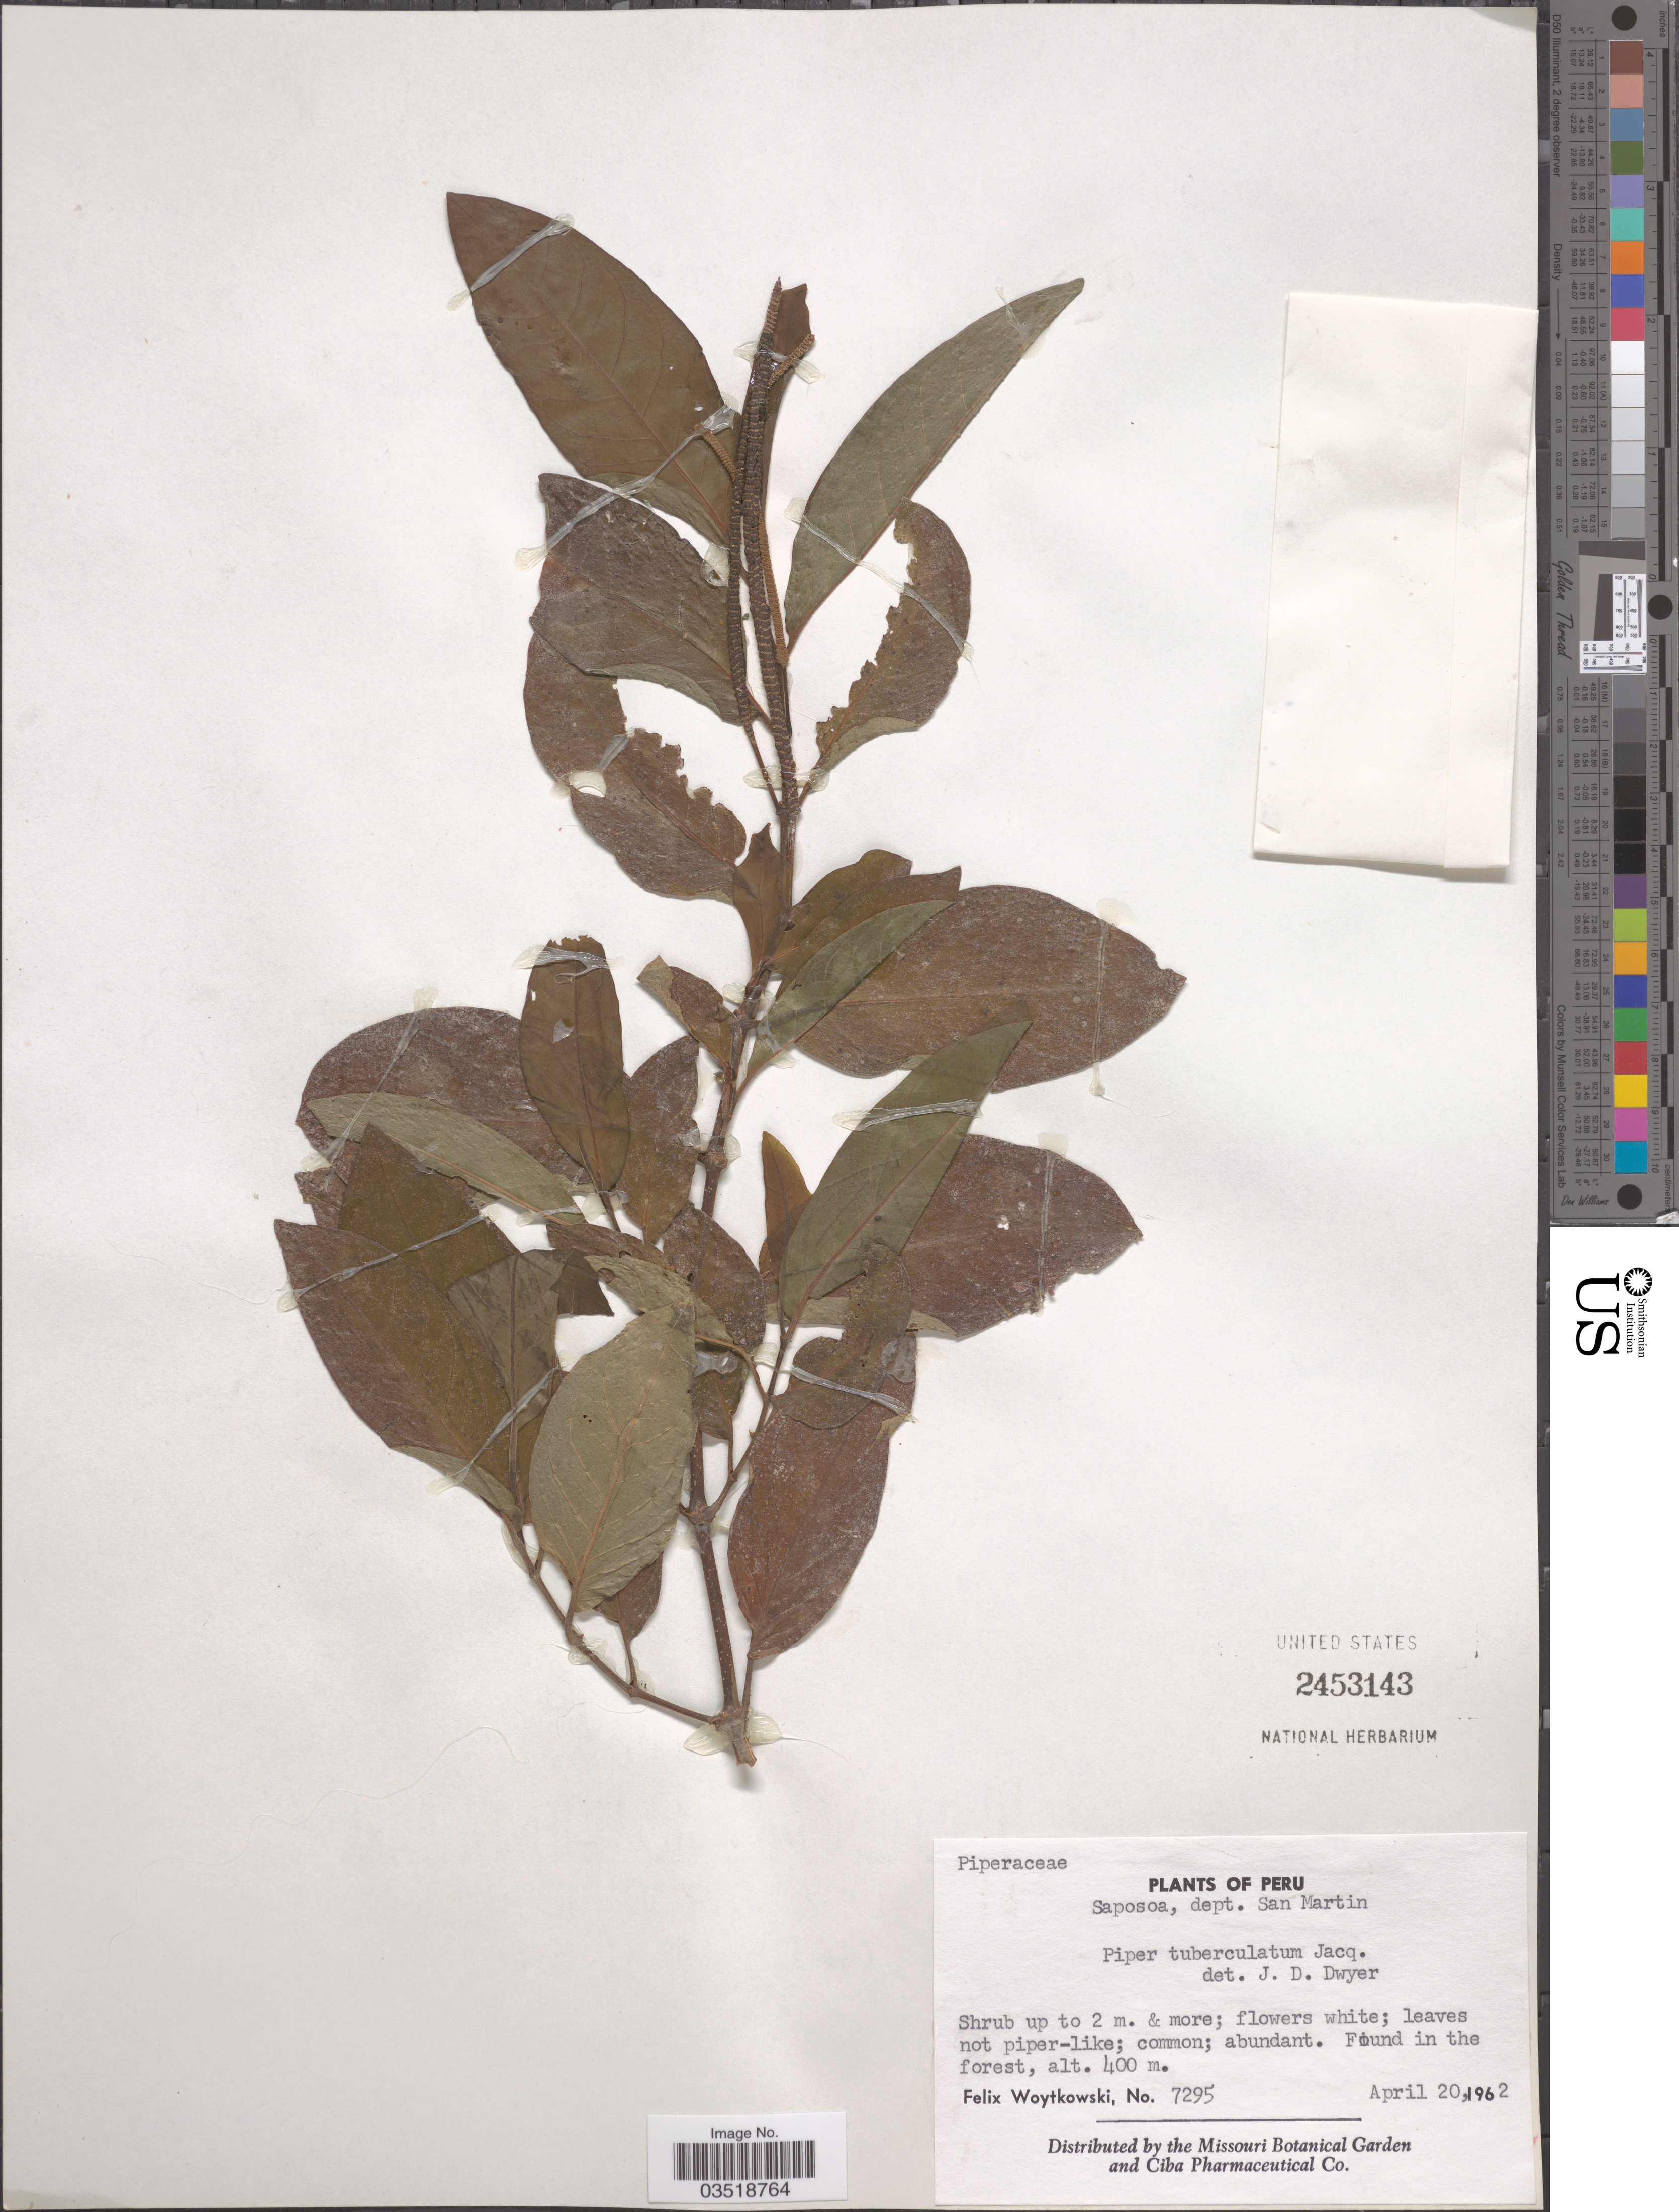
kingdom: Plantae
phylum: Tracheophyta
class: Magnoliopsida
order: Piperales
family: Piperaceae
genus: Piper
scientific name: Piper tuberculatum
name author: Jacq.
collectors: F. Woytkowski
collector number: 7295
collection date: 1962-04-20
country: Peru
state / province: San Martín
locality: Saposoa, dept. San Martin.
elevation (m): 400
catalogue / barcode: US 2453143